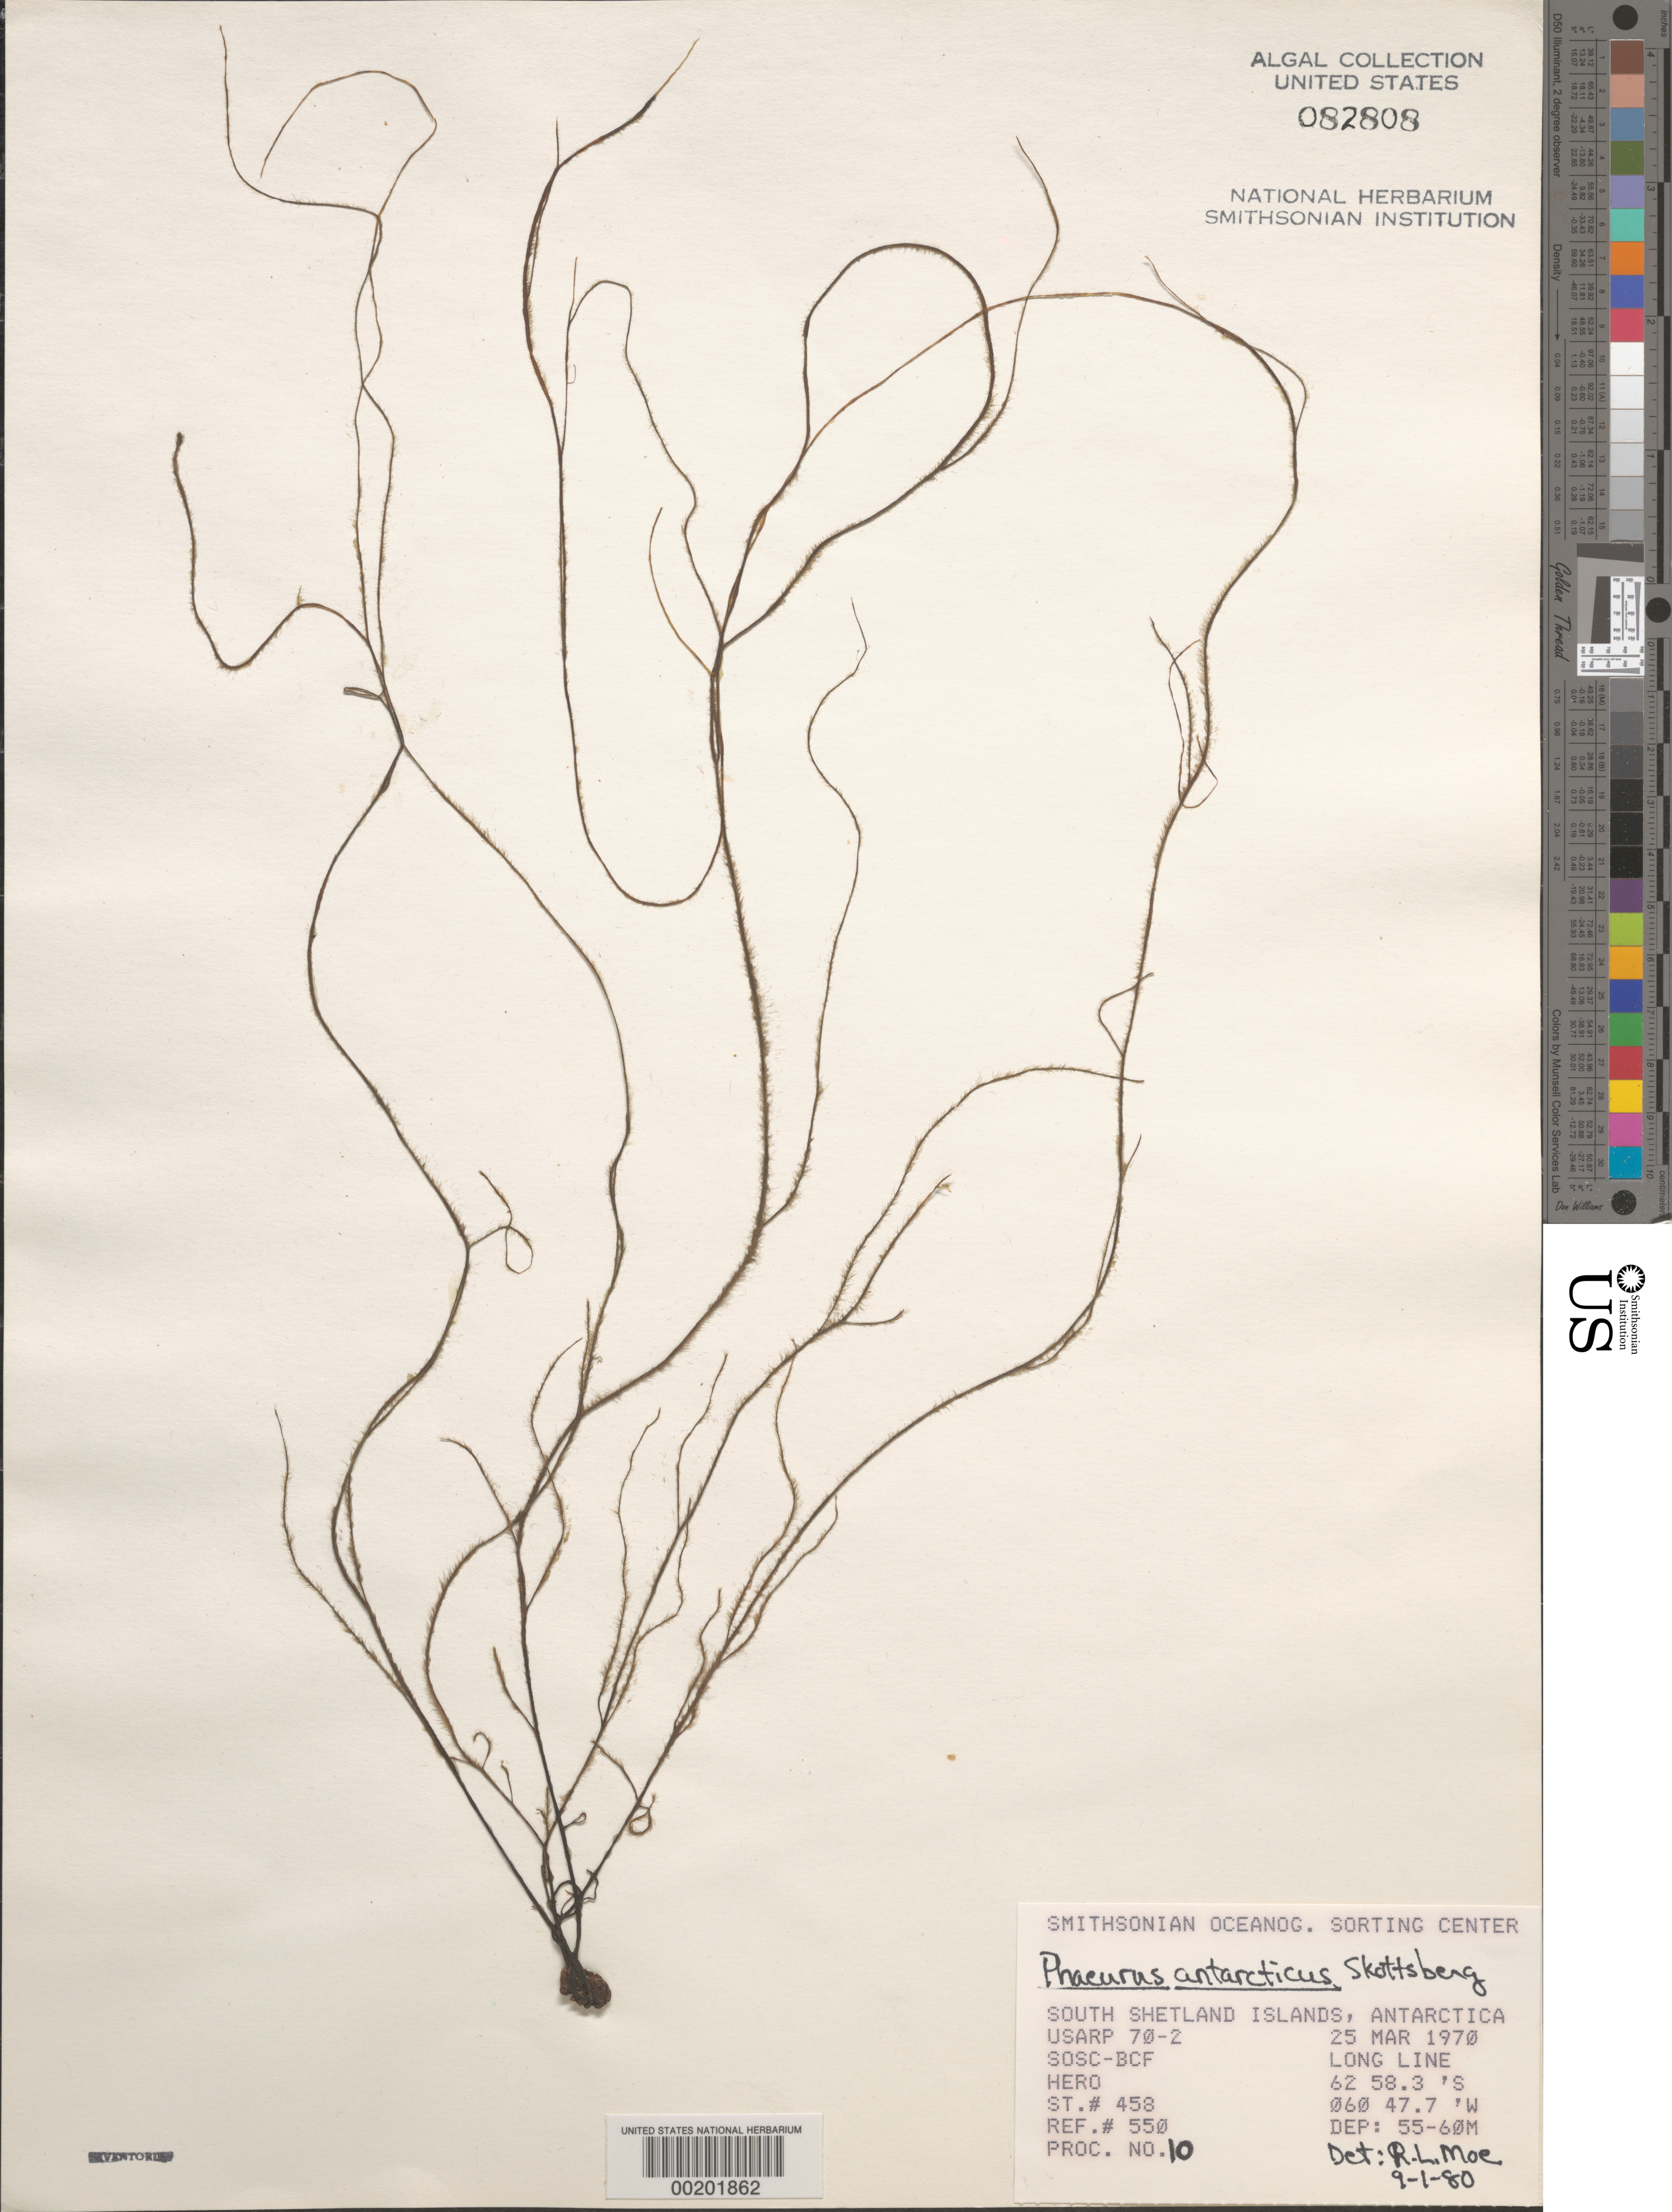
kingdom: Chromista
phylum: Ochrophyta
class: Phaeophyceae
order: Desmarestiales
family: Desmarestiaceae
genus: Phaeurus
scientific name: Phaeurus antarcticus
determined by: Moe, R. L.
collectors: SOSC-BCF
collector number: Station 458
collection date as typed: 25 Mar 1970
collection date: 1970-03-25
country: Antarctica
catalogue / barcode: US 82808